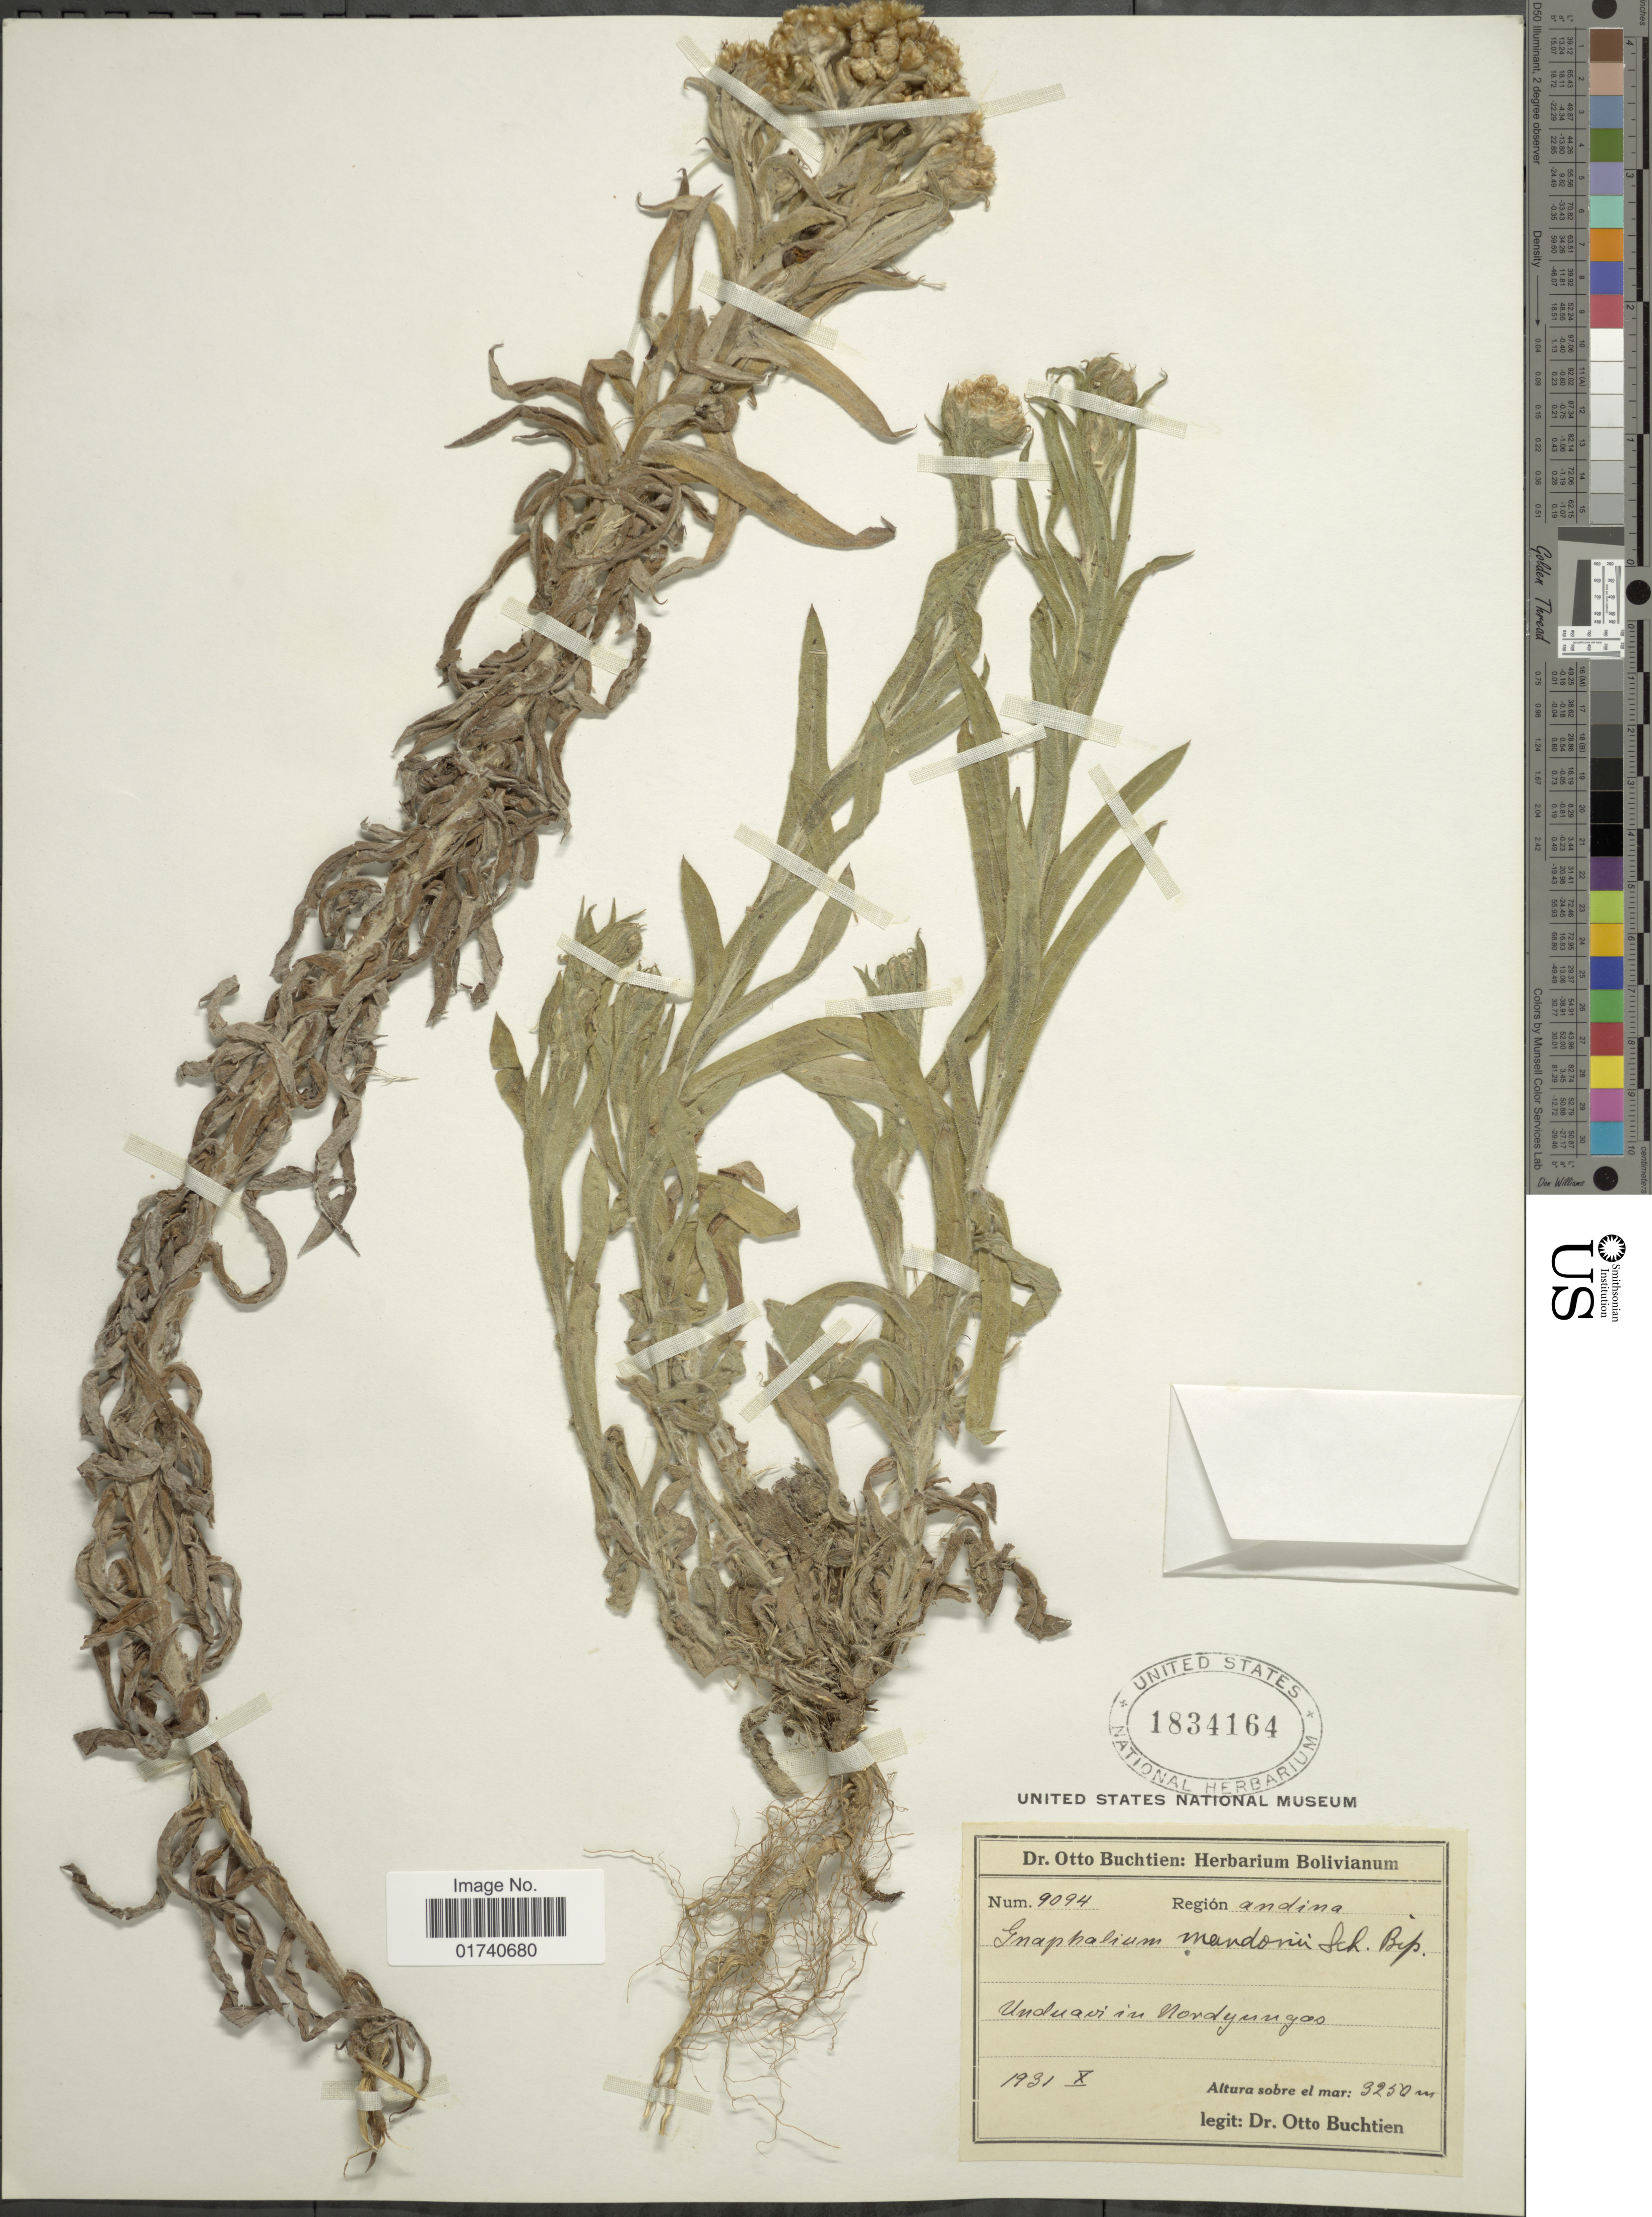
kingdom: Plantae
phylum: Tracheophyta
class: Magnoliopsida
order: Asterales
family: Asteraceae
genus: Pseudognaphalium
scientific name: Pseudognaphalium gaudichaudianum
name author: (DC.) Anderb.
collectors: O. Buchtien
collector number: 9094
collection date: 1931-10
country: Bolivia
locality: Unduavi in Nordyungas.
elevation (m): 3250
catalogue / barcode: US 1834164